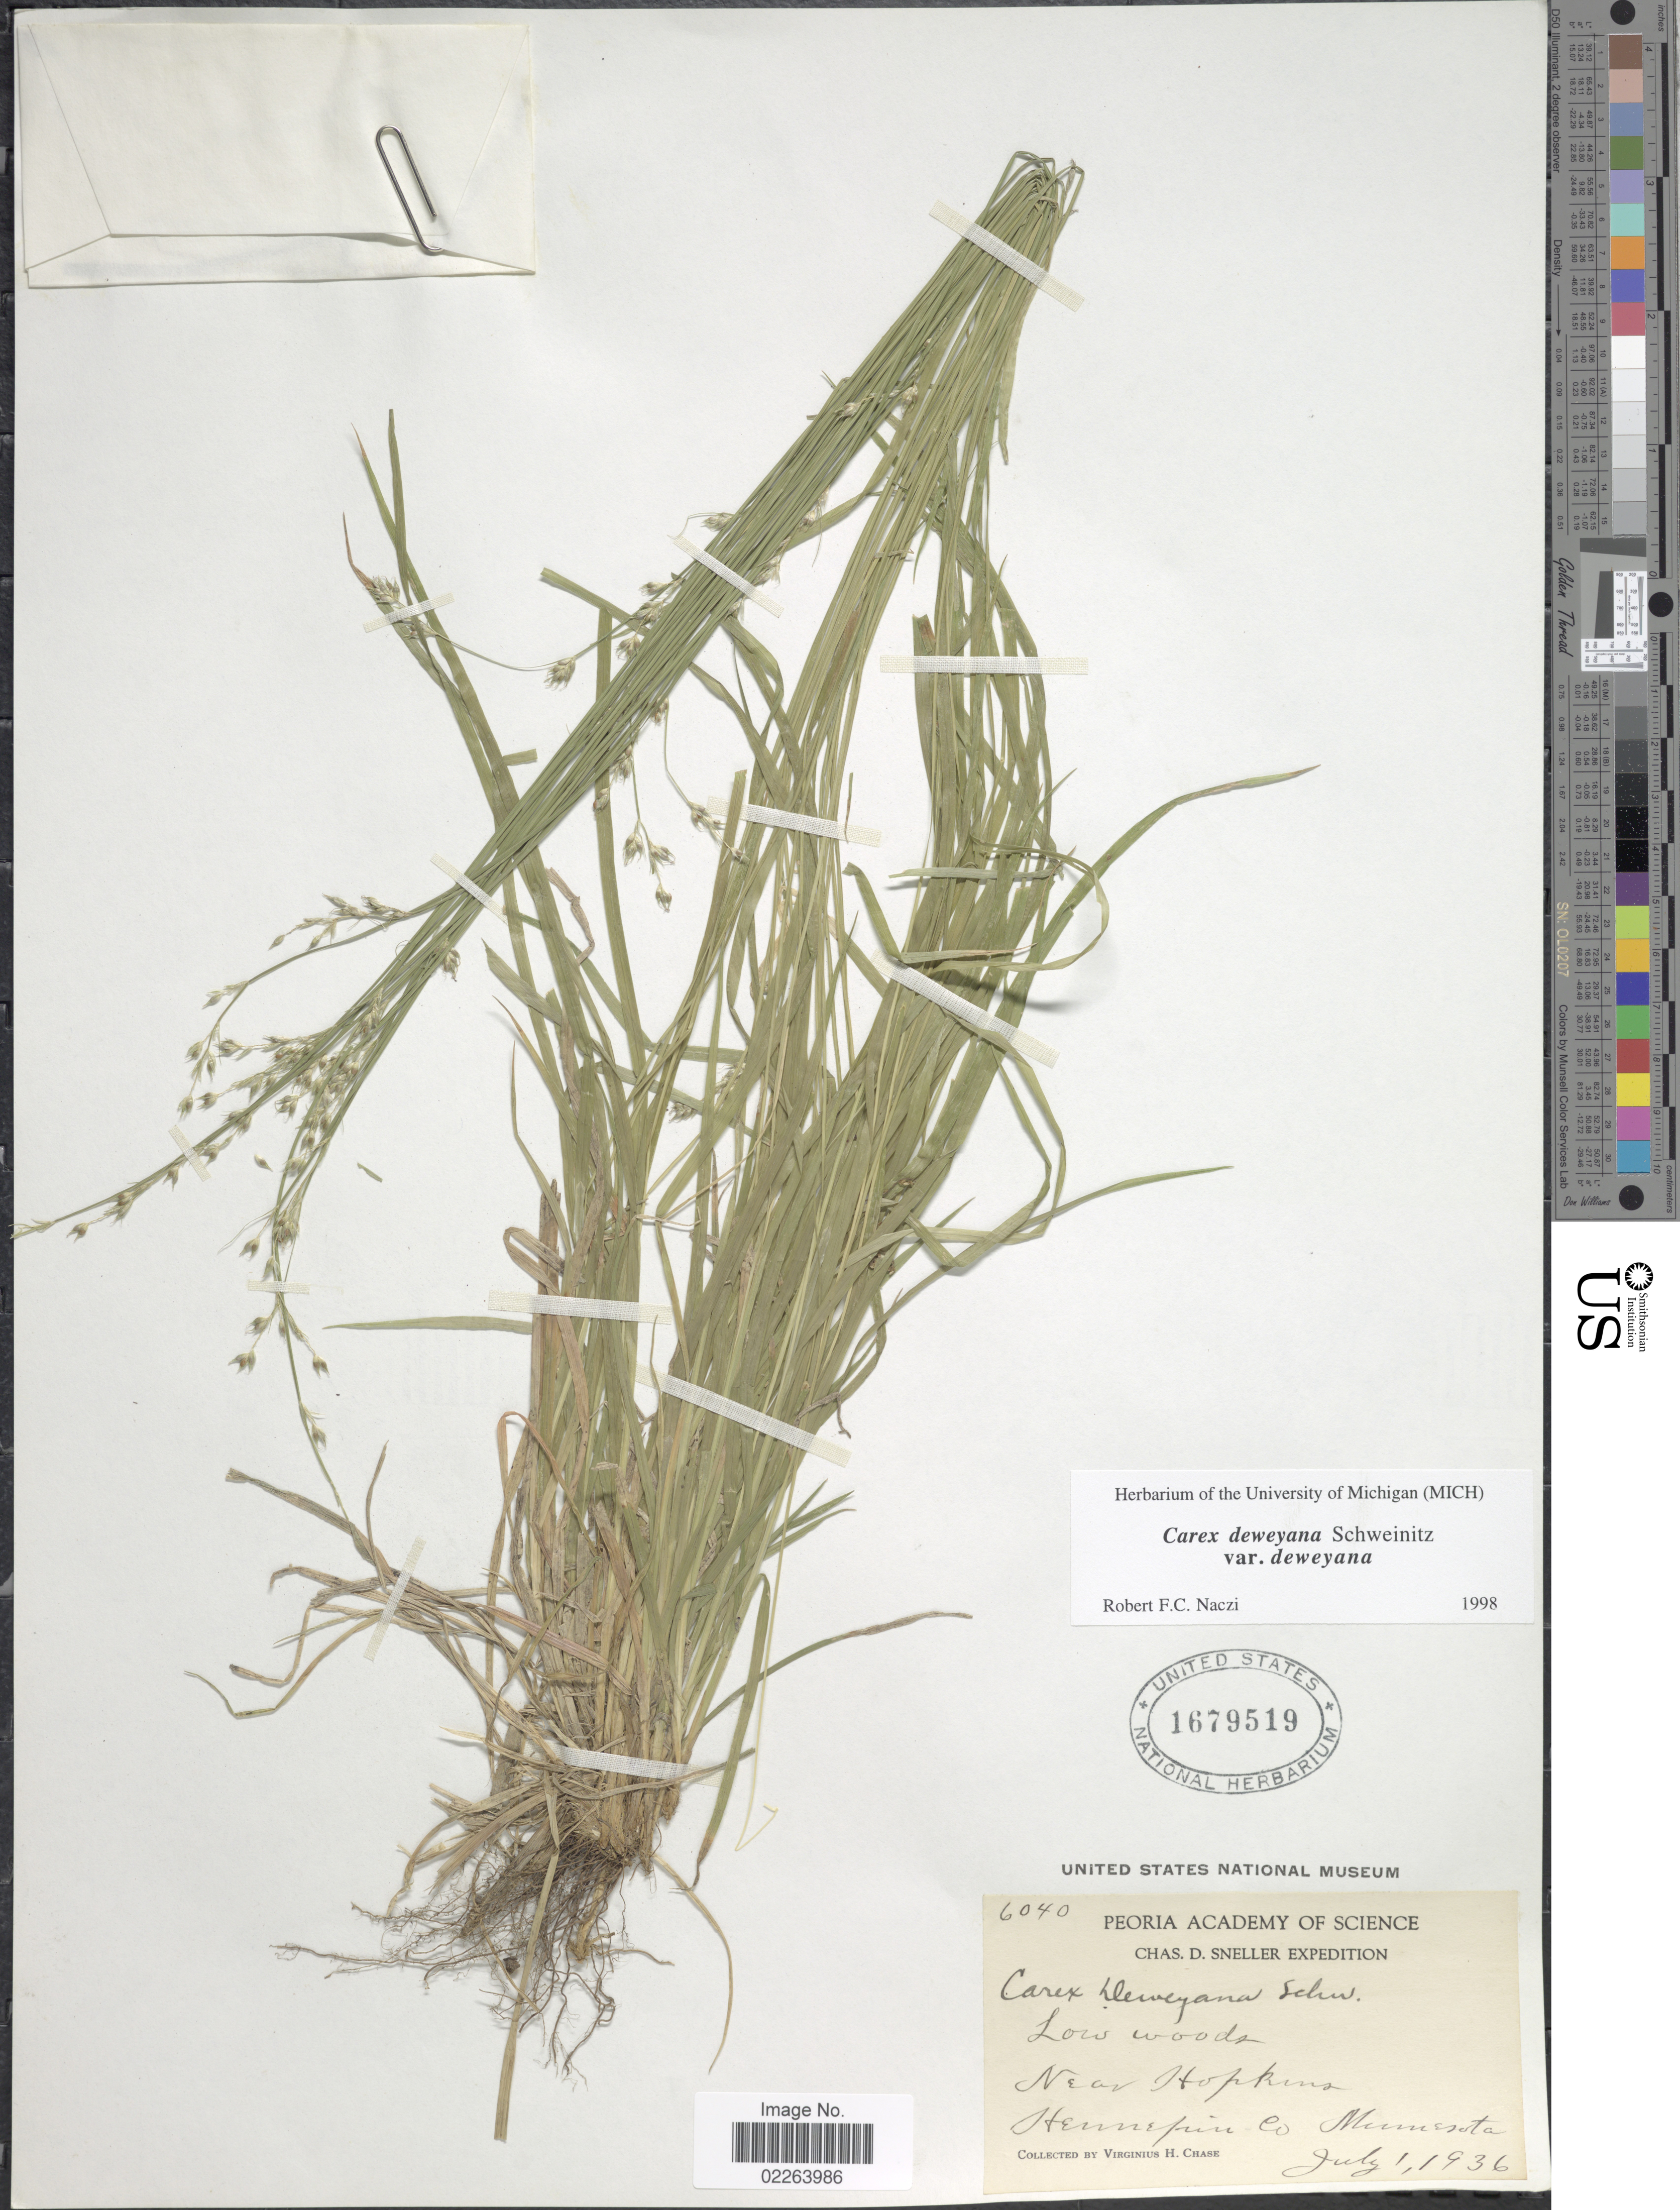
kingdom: Plantae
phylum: Tracheophyta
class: Liliopsida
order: Poales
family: Cyperaceae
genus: Carex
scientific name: Carex deweyana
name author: Schwein.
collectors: V. H. Chase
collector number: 6040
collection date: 1936-07-01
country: United States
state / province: Minnesota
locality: Low woods, Near Hopkins, Hennepin Co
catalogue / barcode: US 1679519